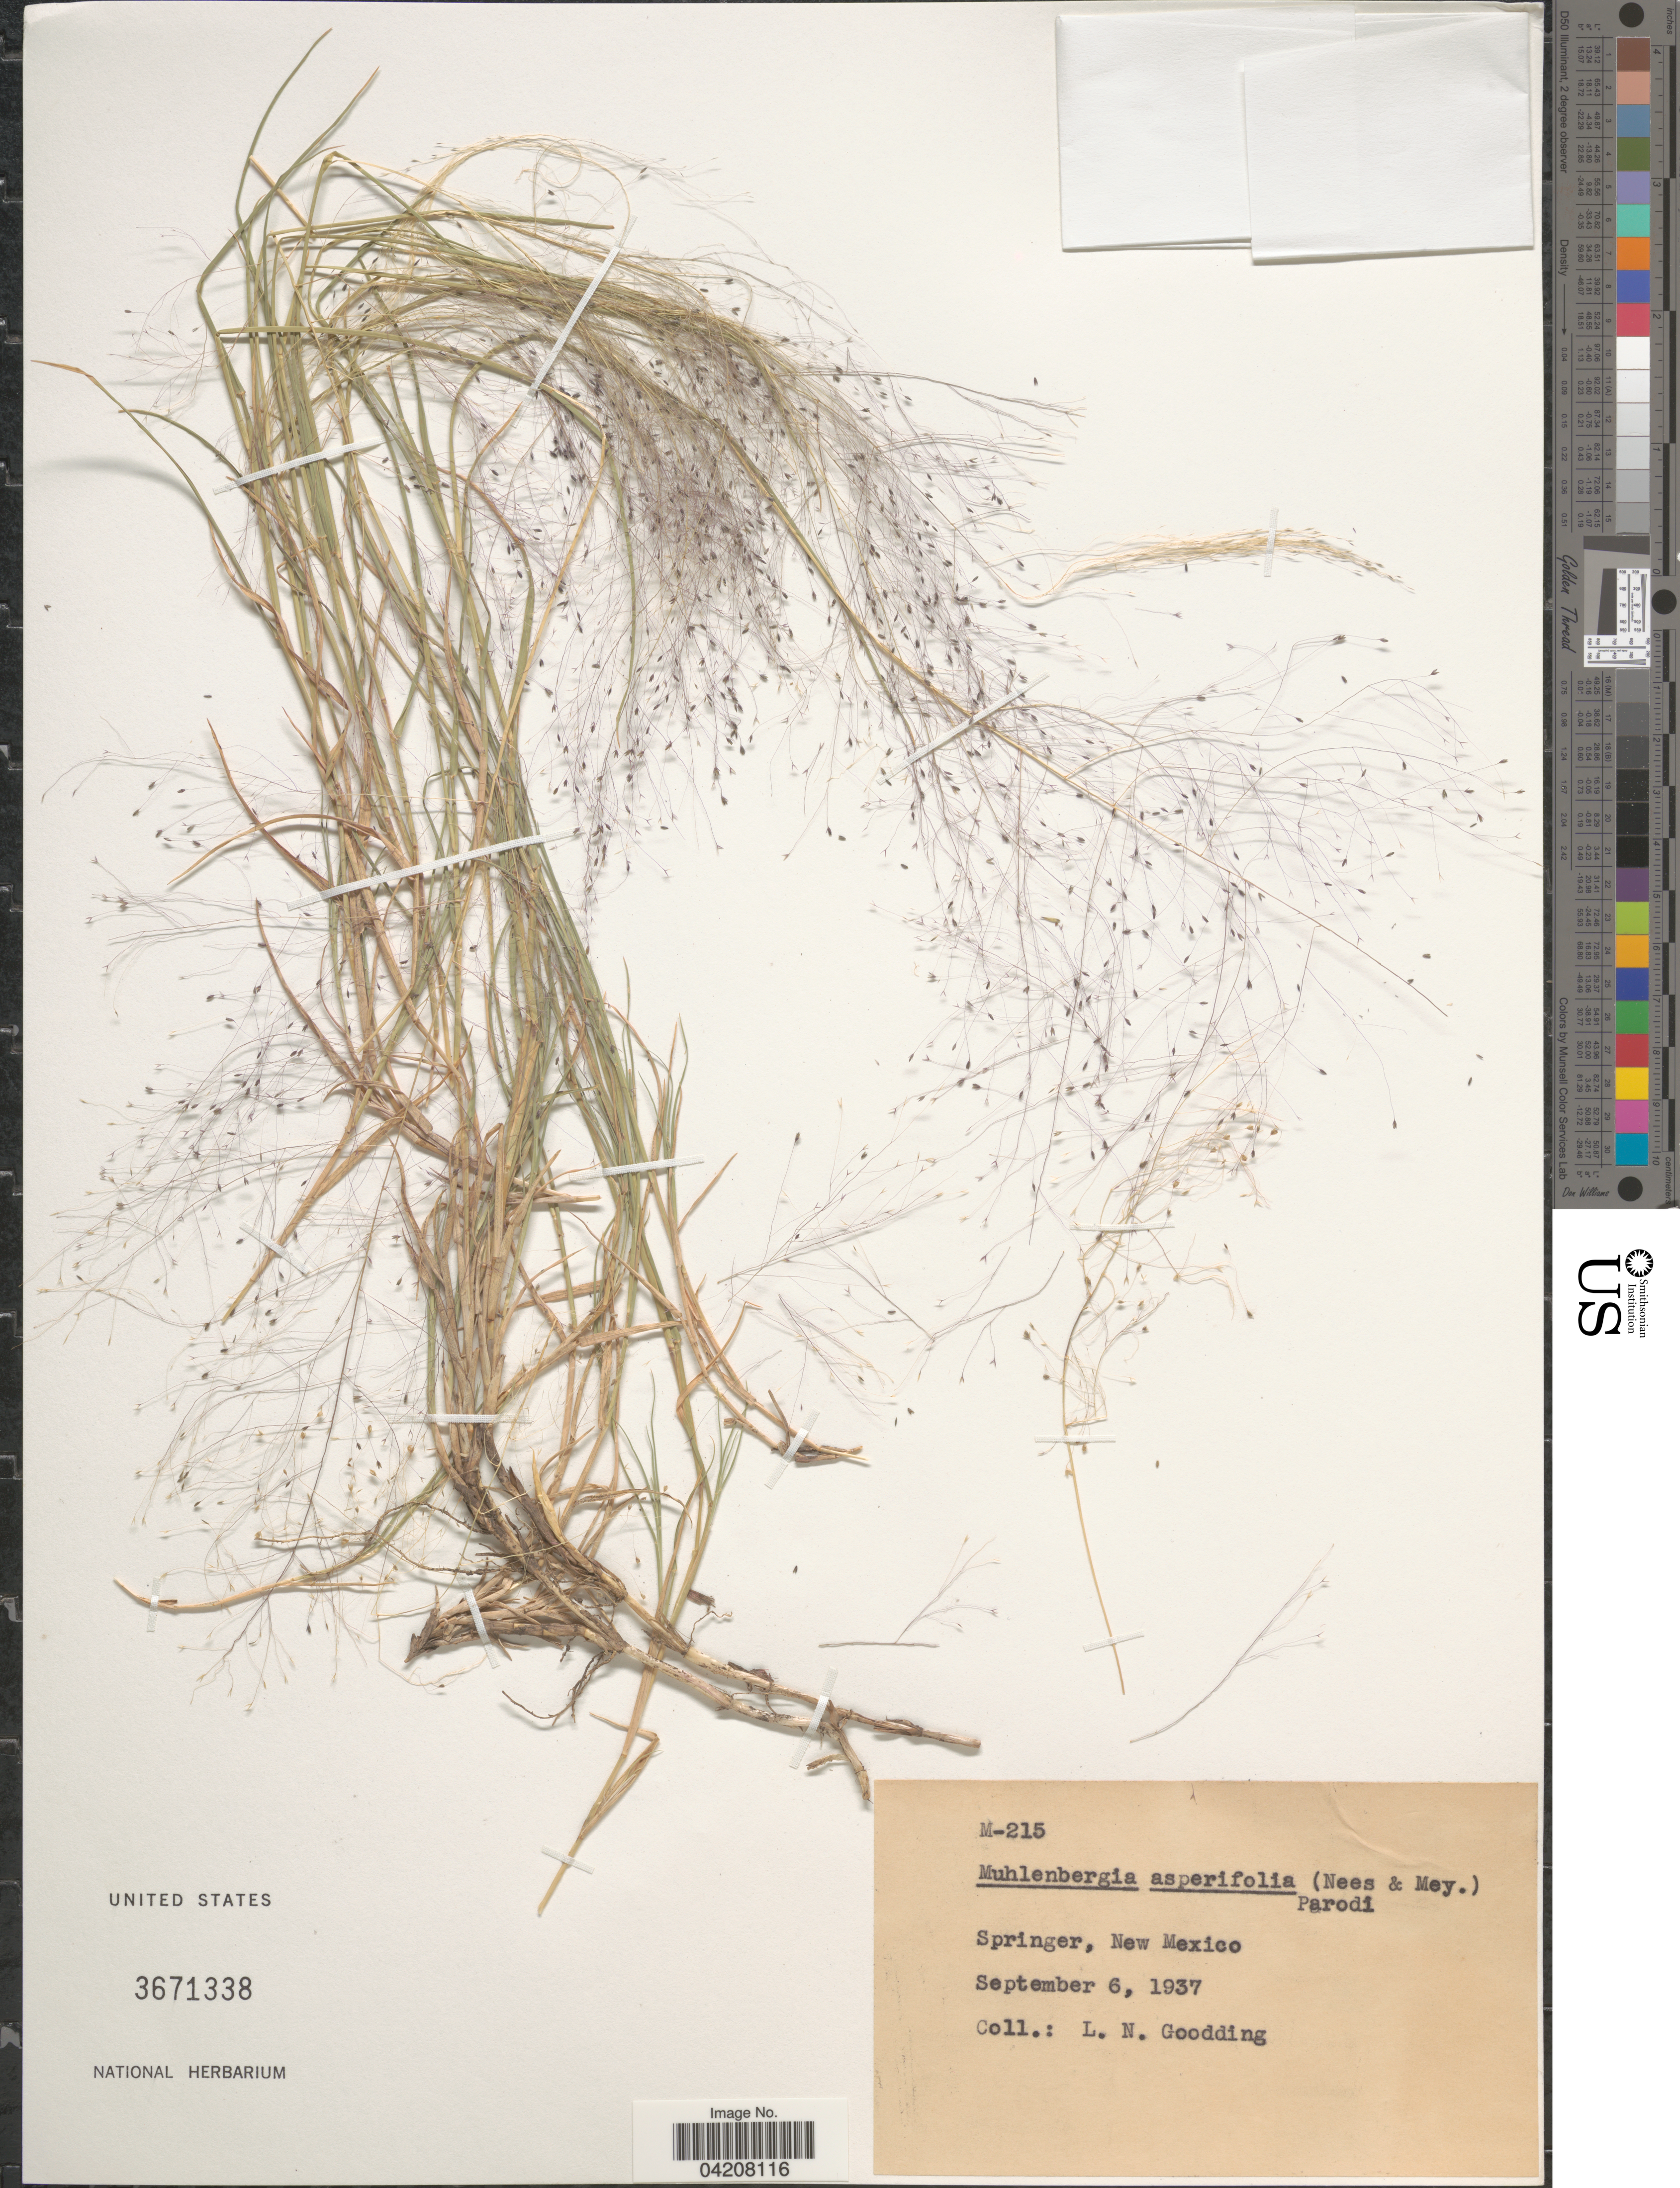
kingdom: Plantae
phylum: Tracheophyta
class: Liliopsida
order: Poales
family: Poaceae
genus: Muhlenbergia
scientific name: Muhlenbergia asperifolia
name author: (Nees & Meyen ex Trin.) Parodi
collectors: L. N. Goodding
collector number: M-215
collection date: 1937-09-06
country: United States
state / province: New Mexico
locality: Springer.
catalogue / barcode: US 3671338